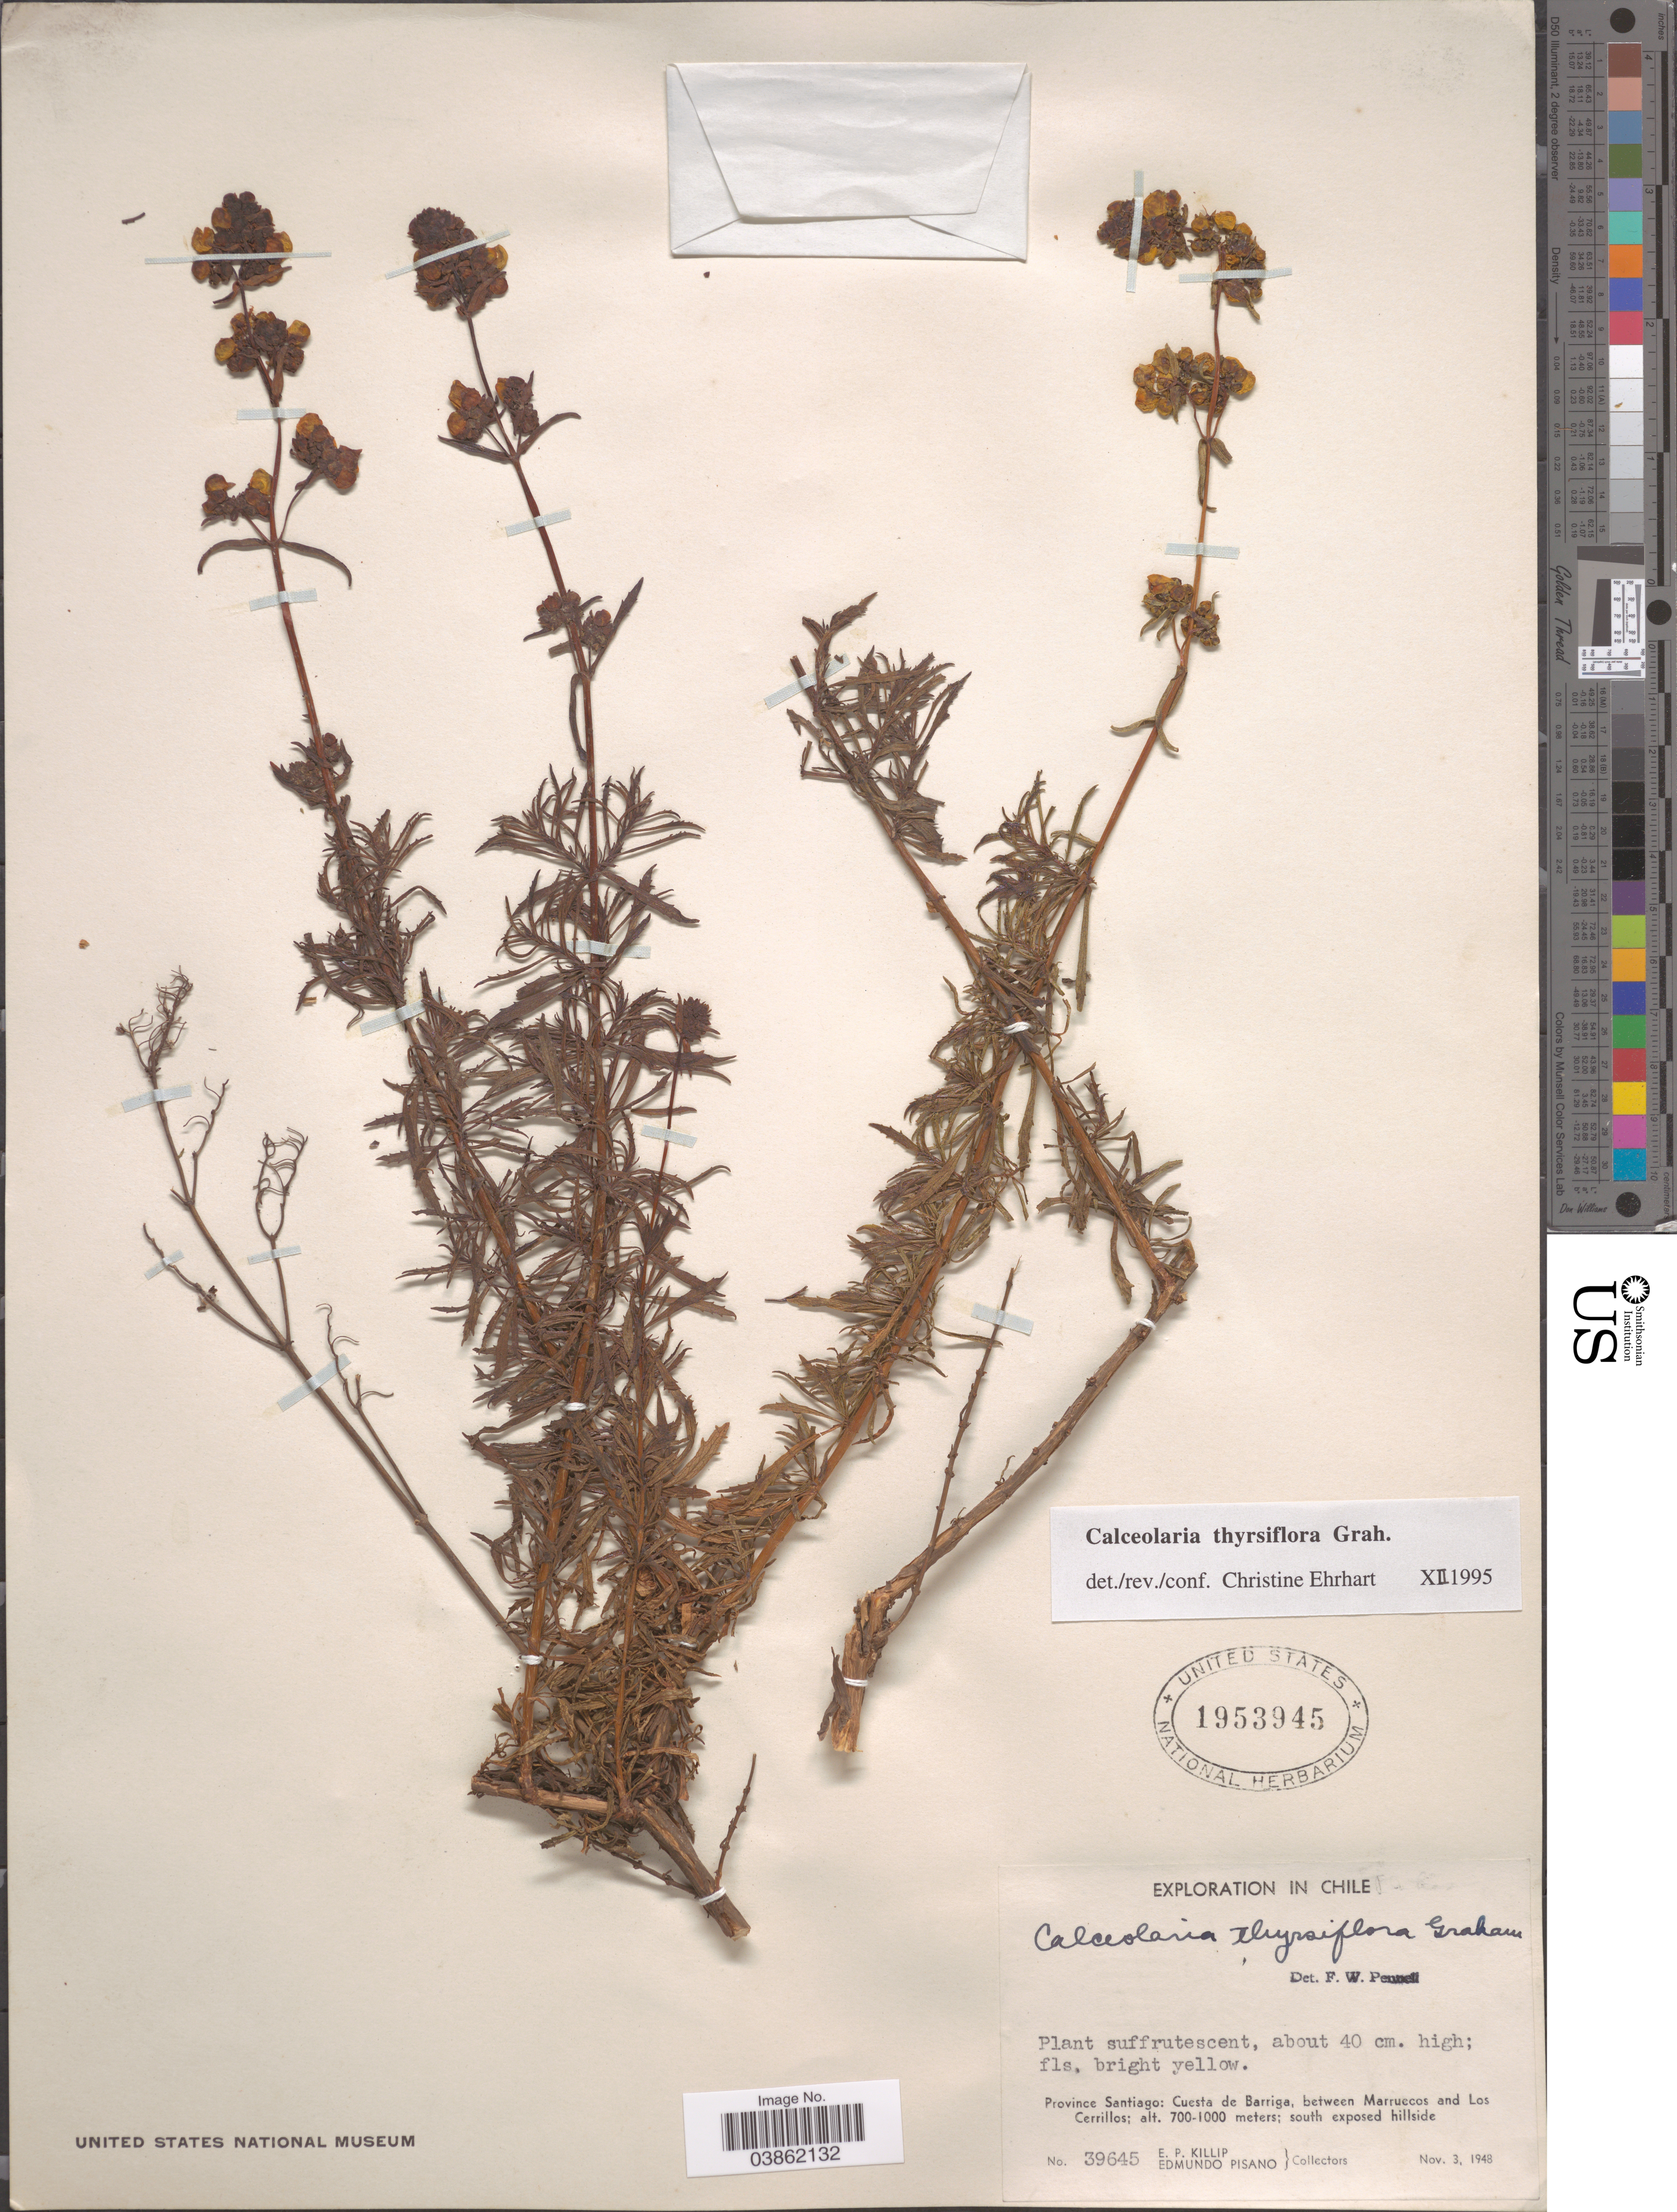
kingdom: Plantae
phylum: Tracheophyta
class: Magnoliopsida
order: Lamiales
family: Calceolariaceae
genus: Calceolaria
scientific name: Calceolaria thyrsiflora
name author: Graham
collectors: E. P. Killip & E. Pisano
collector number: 39645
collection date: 1948-11-03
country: Chile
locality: Province Santiago: Cuesta de Barriga, between Marruecos and Los Cerrillos; south exposed hillside.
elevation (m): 700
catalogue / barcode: US 1953945